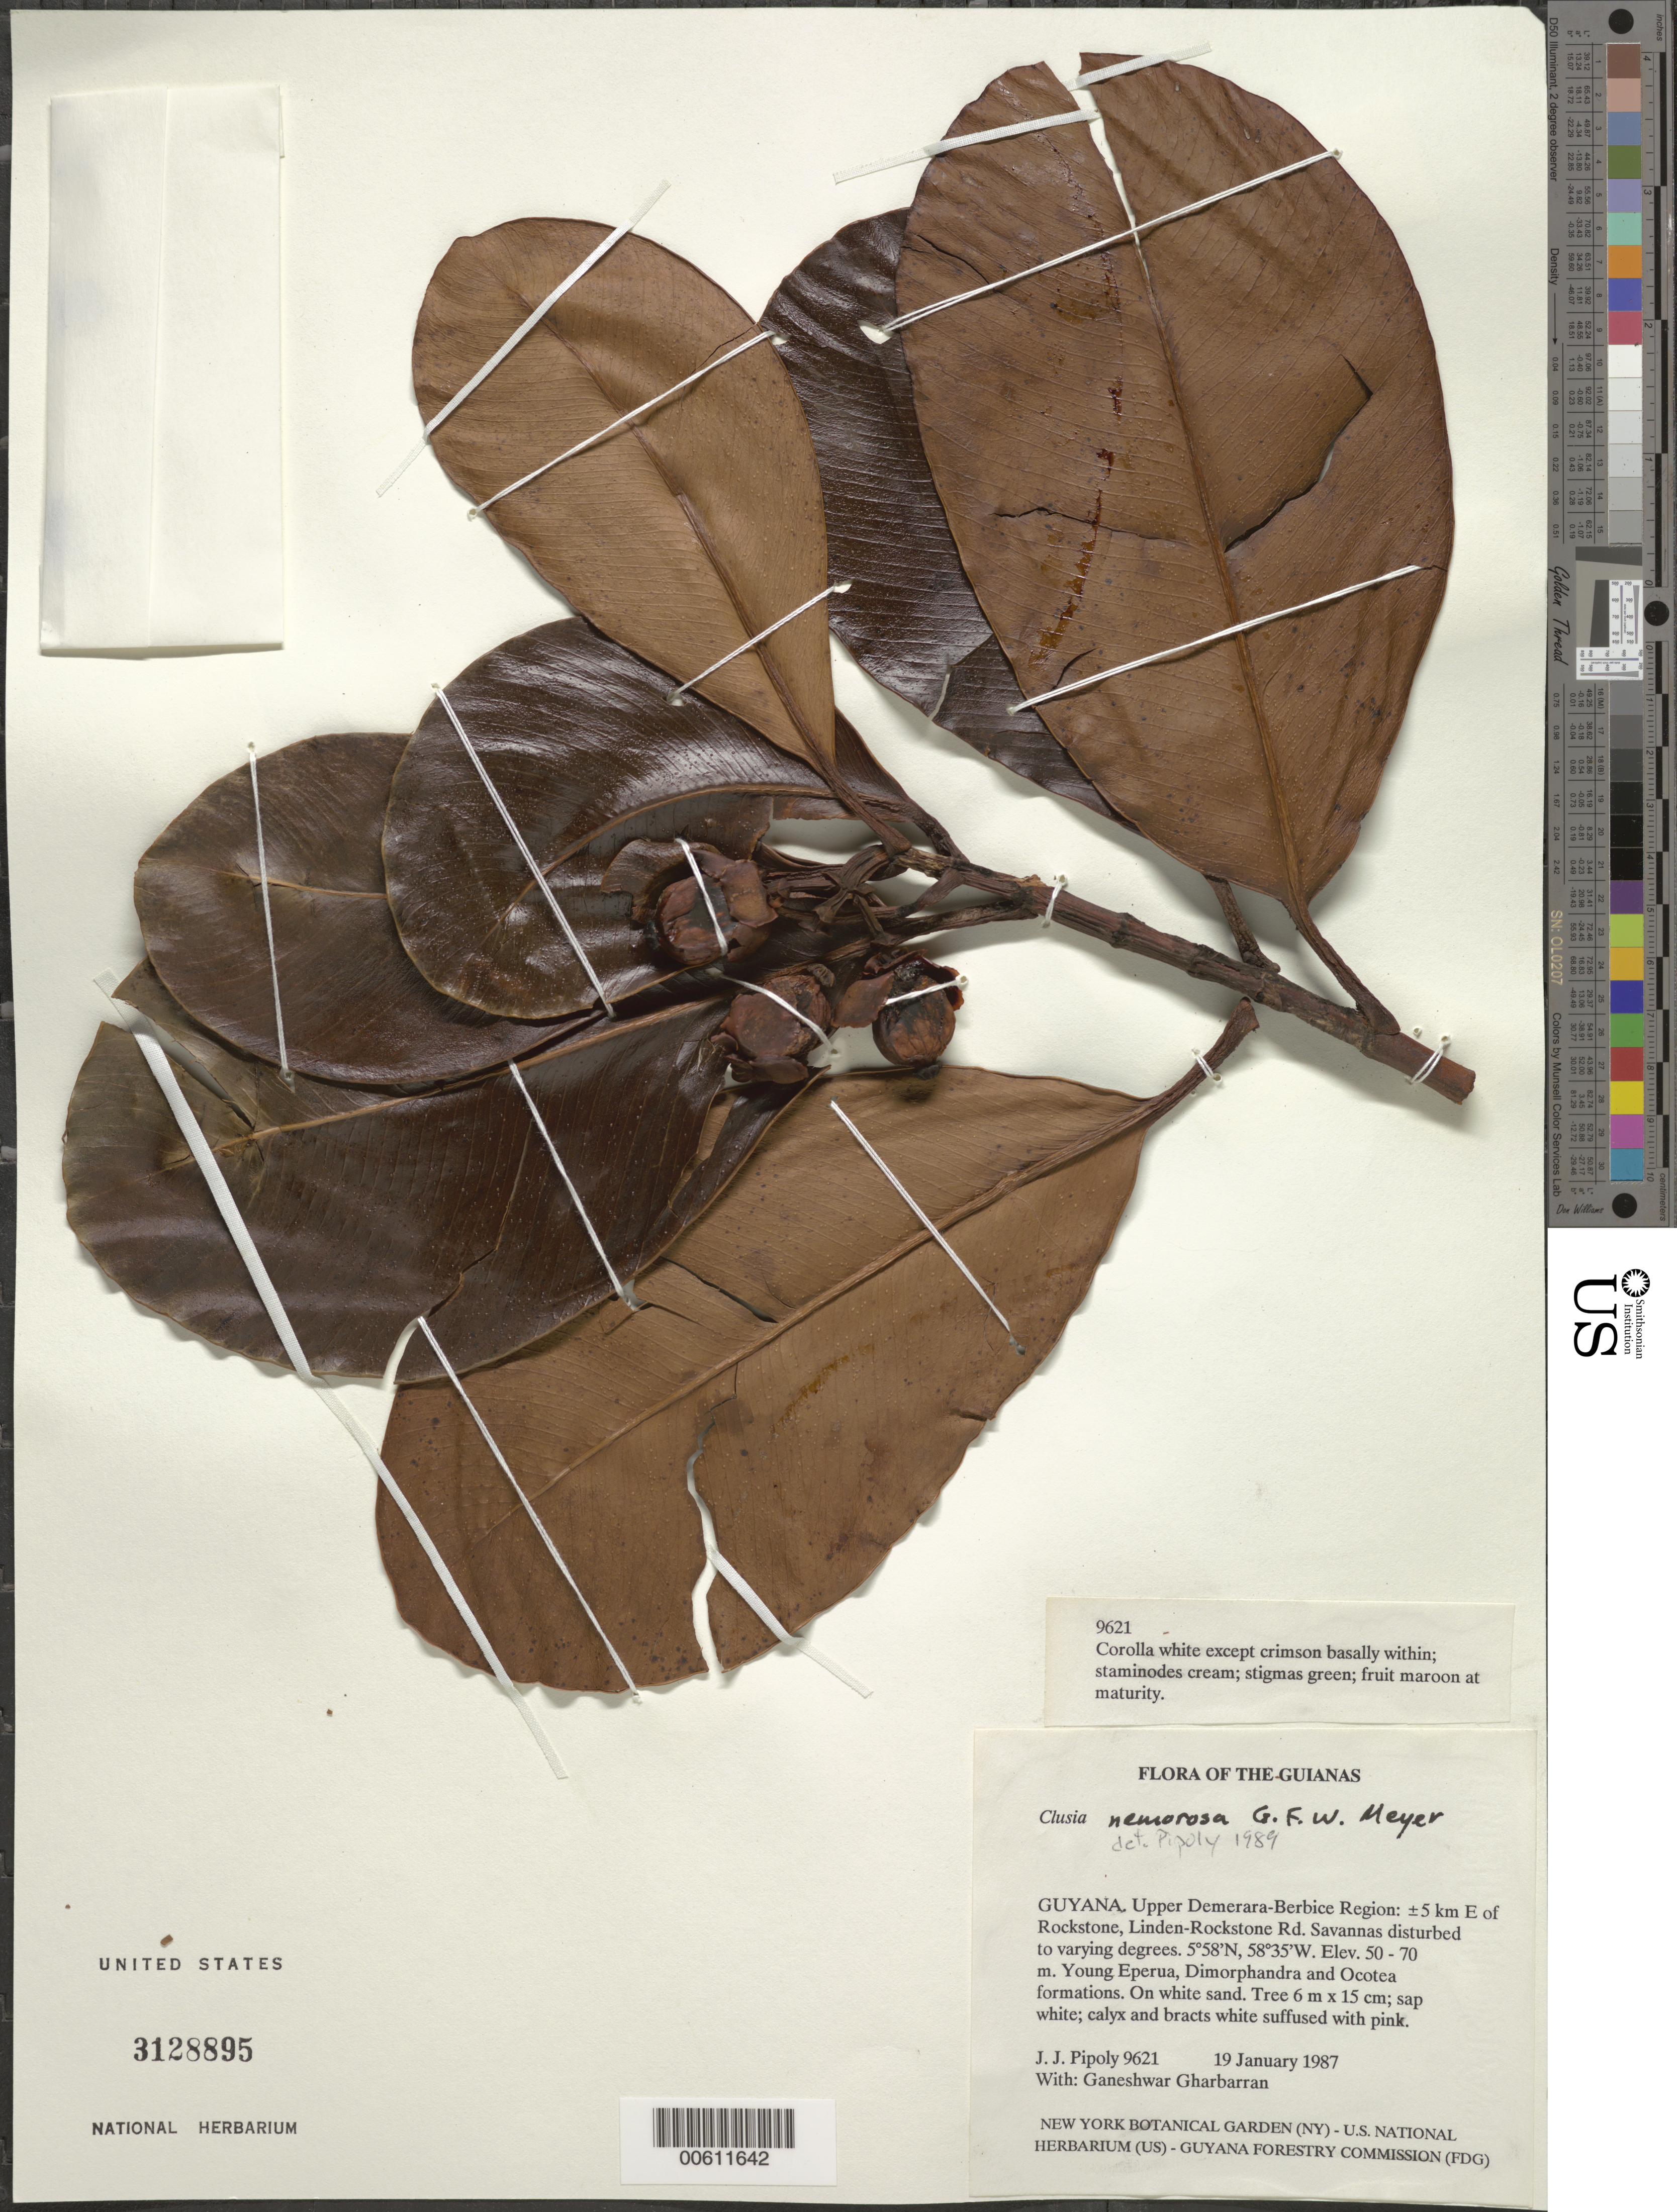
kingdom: Plantae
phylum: Tracheophyta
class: Magnoliopsida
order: Malpighiales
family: Clusiaceae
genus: Clusia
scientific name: Clusia nemorosa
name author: G. Mey.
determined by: Pipoly, J. J., III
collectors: J. J. Pipoly & G. Gharbarran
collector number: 9621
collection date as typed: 19 January 1987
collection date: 1987-01-19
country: Guyana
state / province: U. Demerara-Berbice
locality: ±5 km E of Rockstone, Linden-Rockstone Rd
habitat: Savannas disturbed to varying degrees. Young Eperua, Dimorphandra and Ocotea formations. On white sand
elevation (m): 50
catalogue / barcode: US 3128895